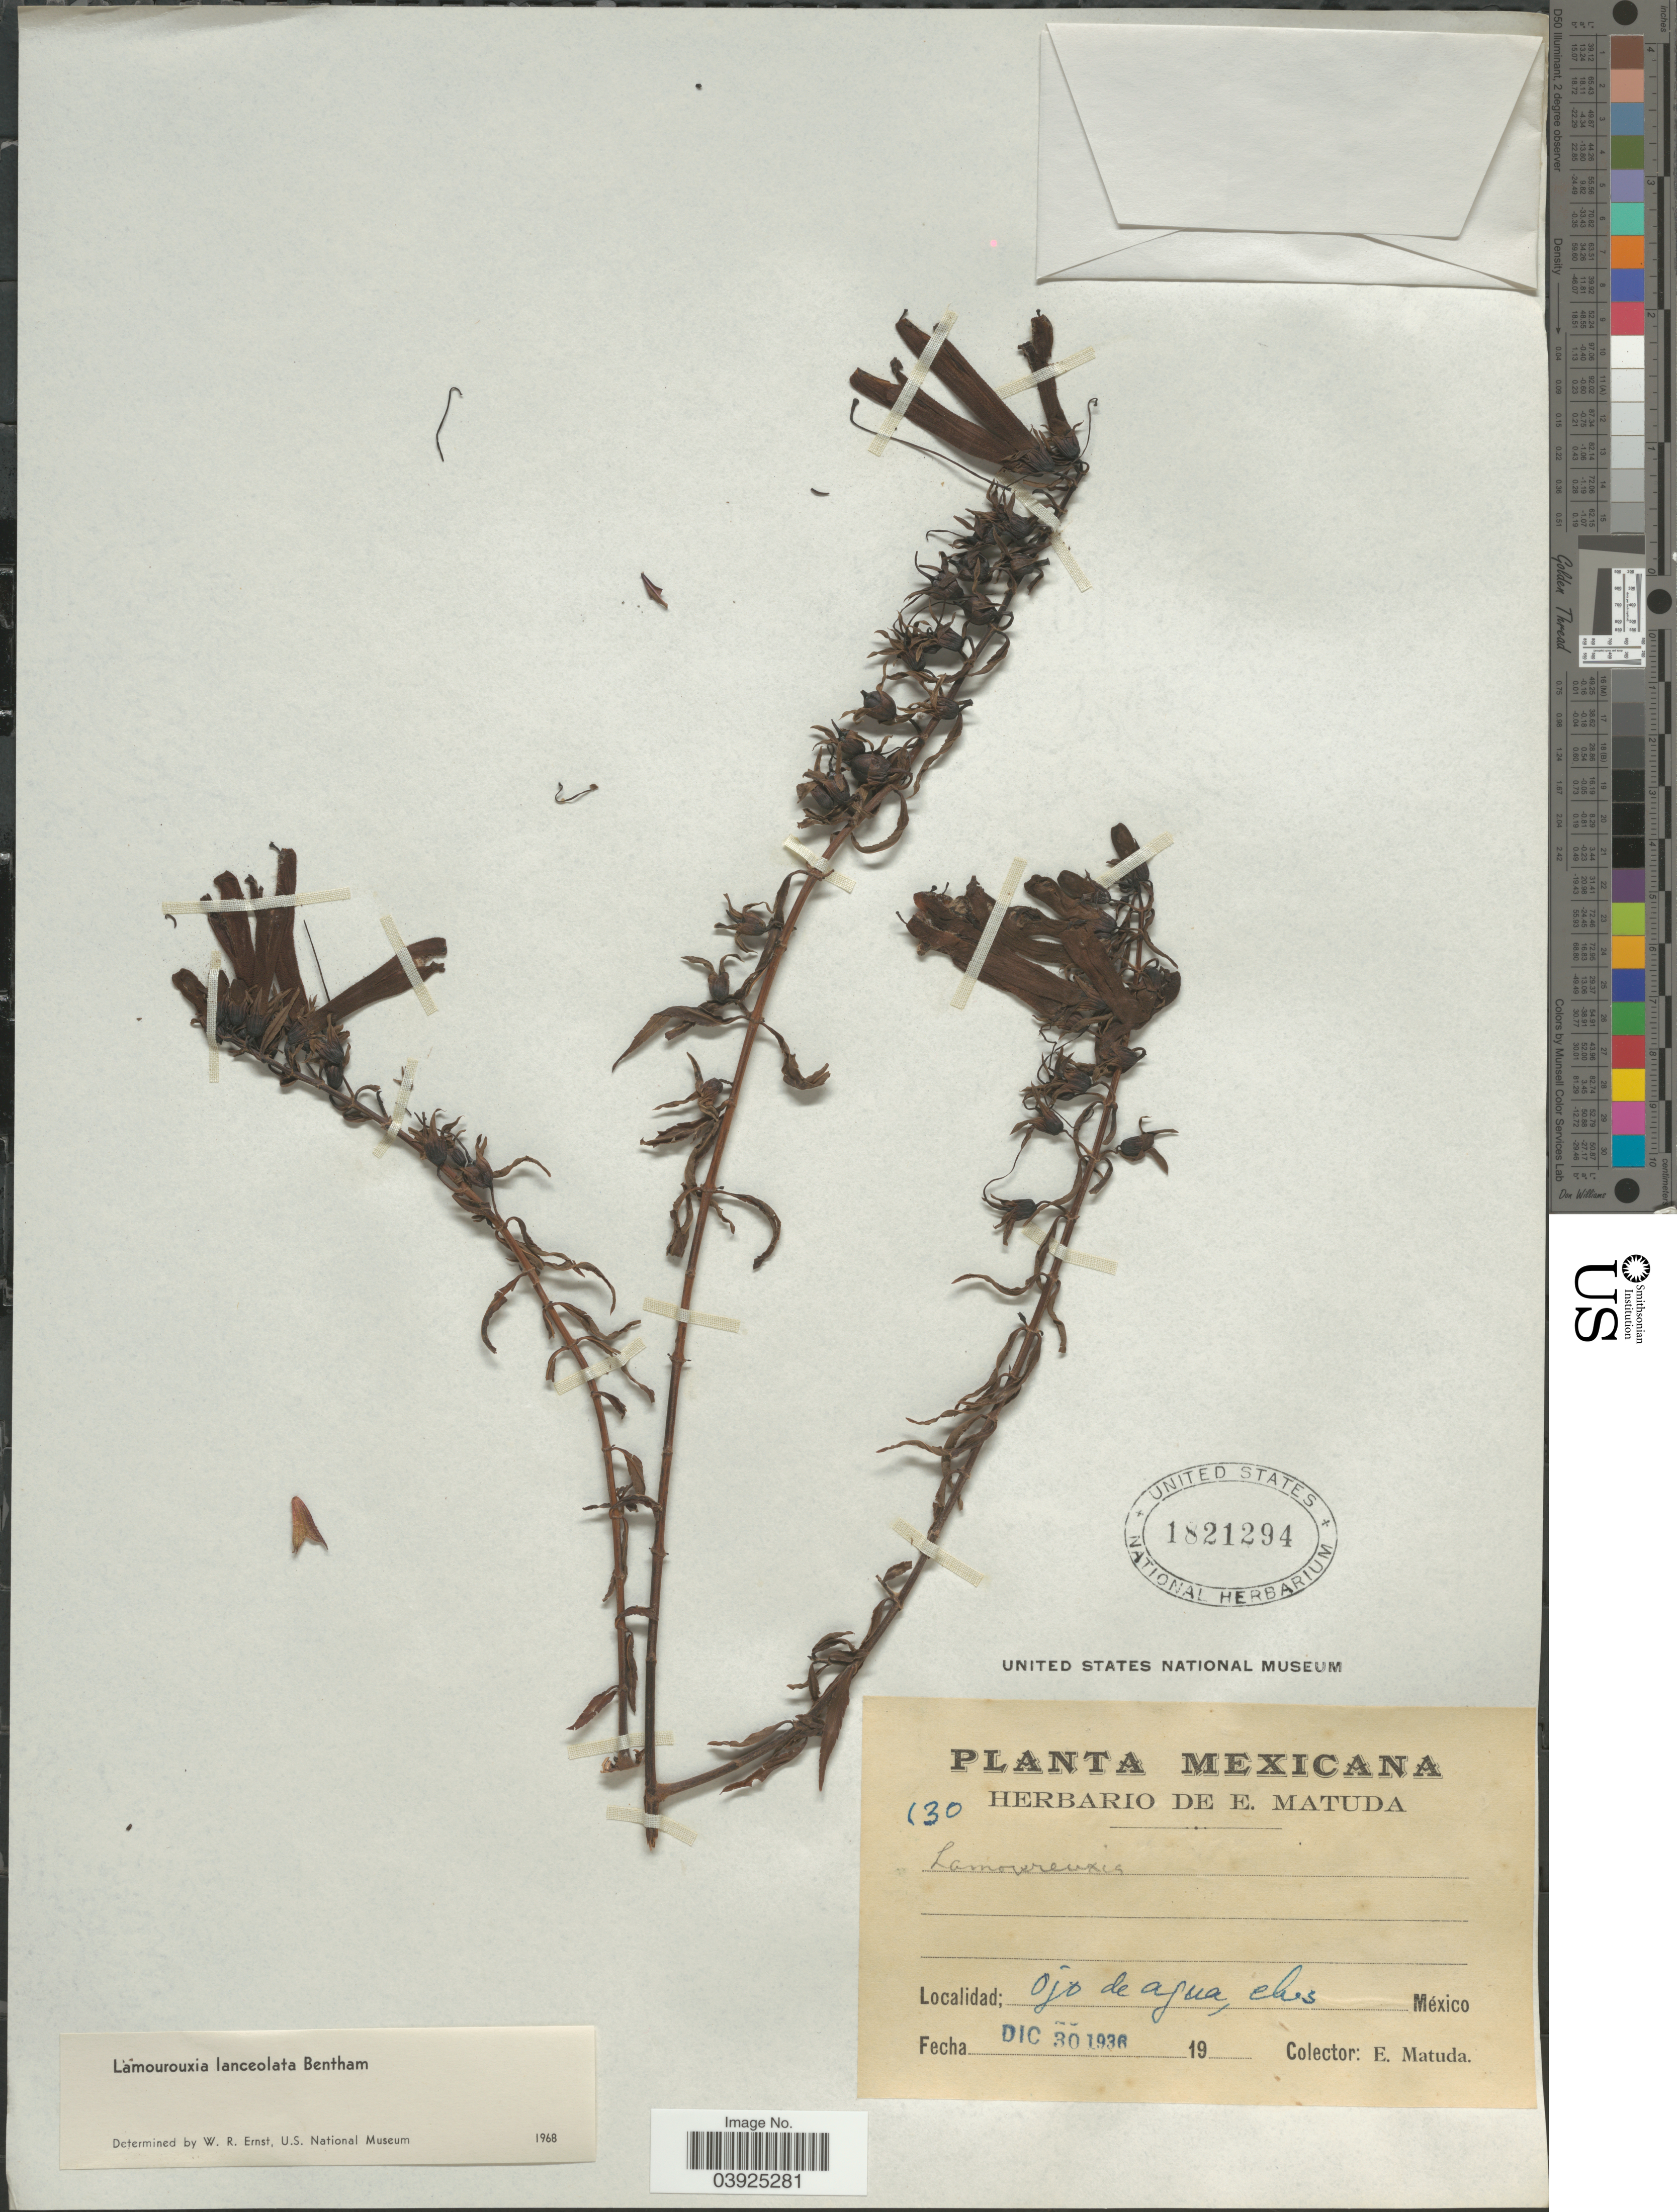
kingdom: Plantae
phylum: Tracheophyta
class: Magnoliopsida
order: Lamiales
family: Orobanchaceae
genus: Lamourouxia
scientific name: Lamourouxia lanceolata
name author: Benth.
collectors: E. Matuda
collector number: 130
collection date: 1936-12-30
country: Mexico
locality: Ojo de agua, Chis.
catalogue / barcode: US 1821294